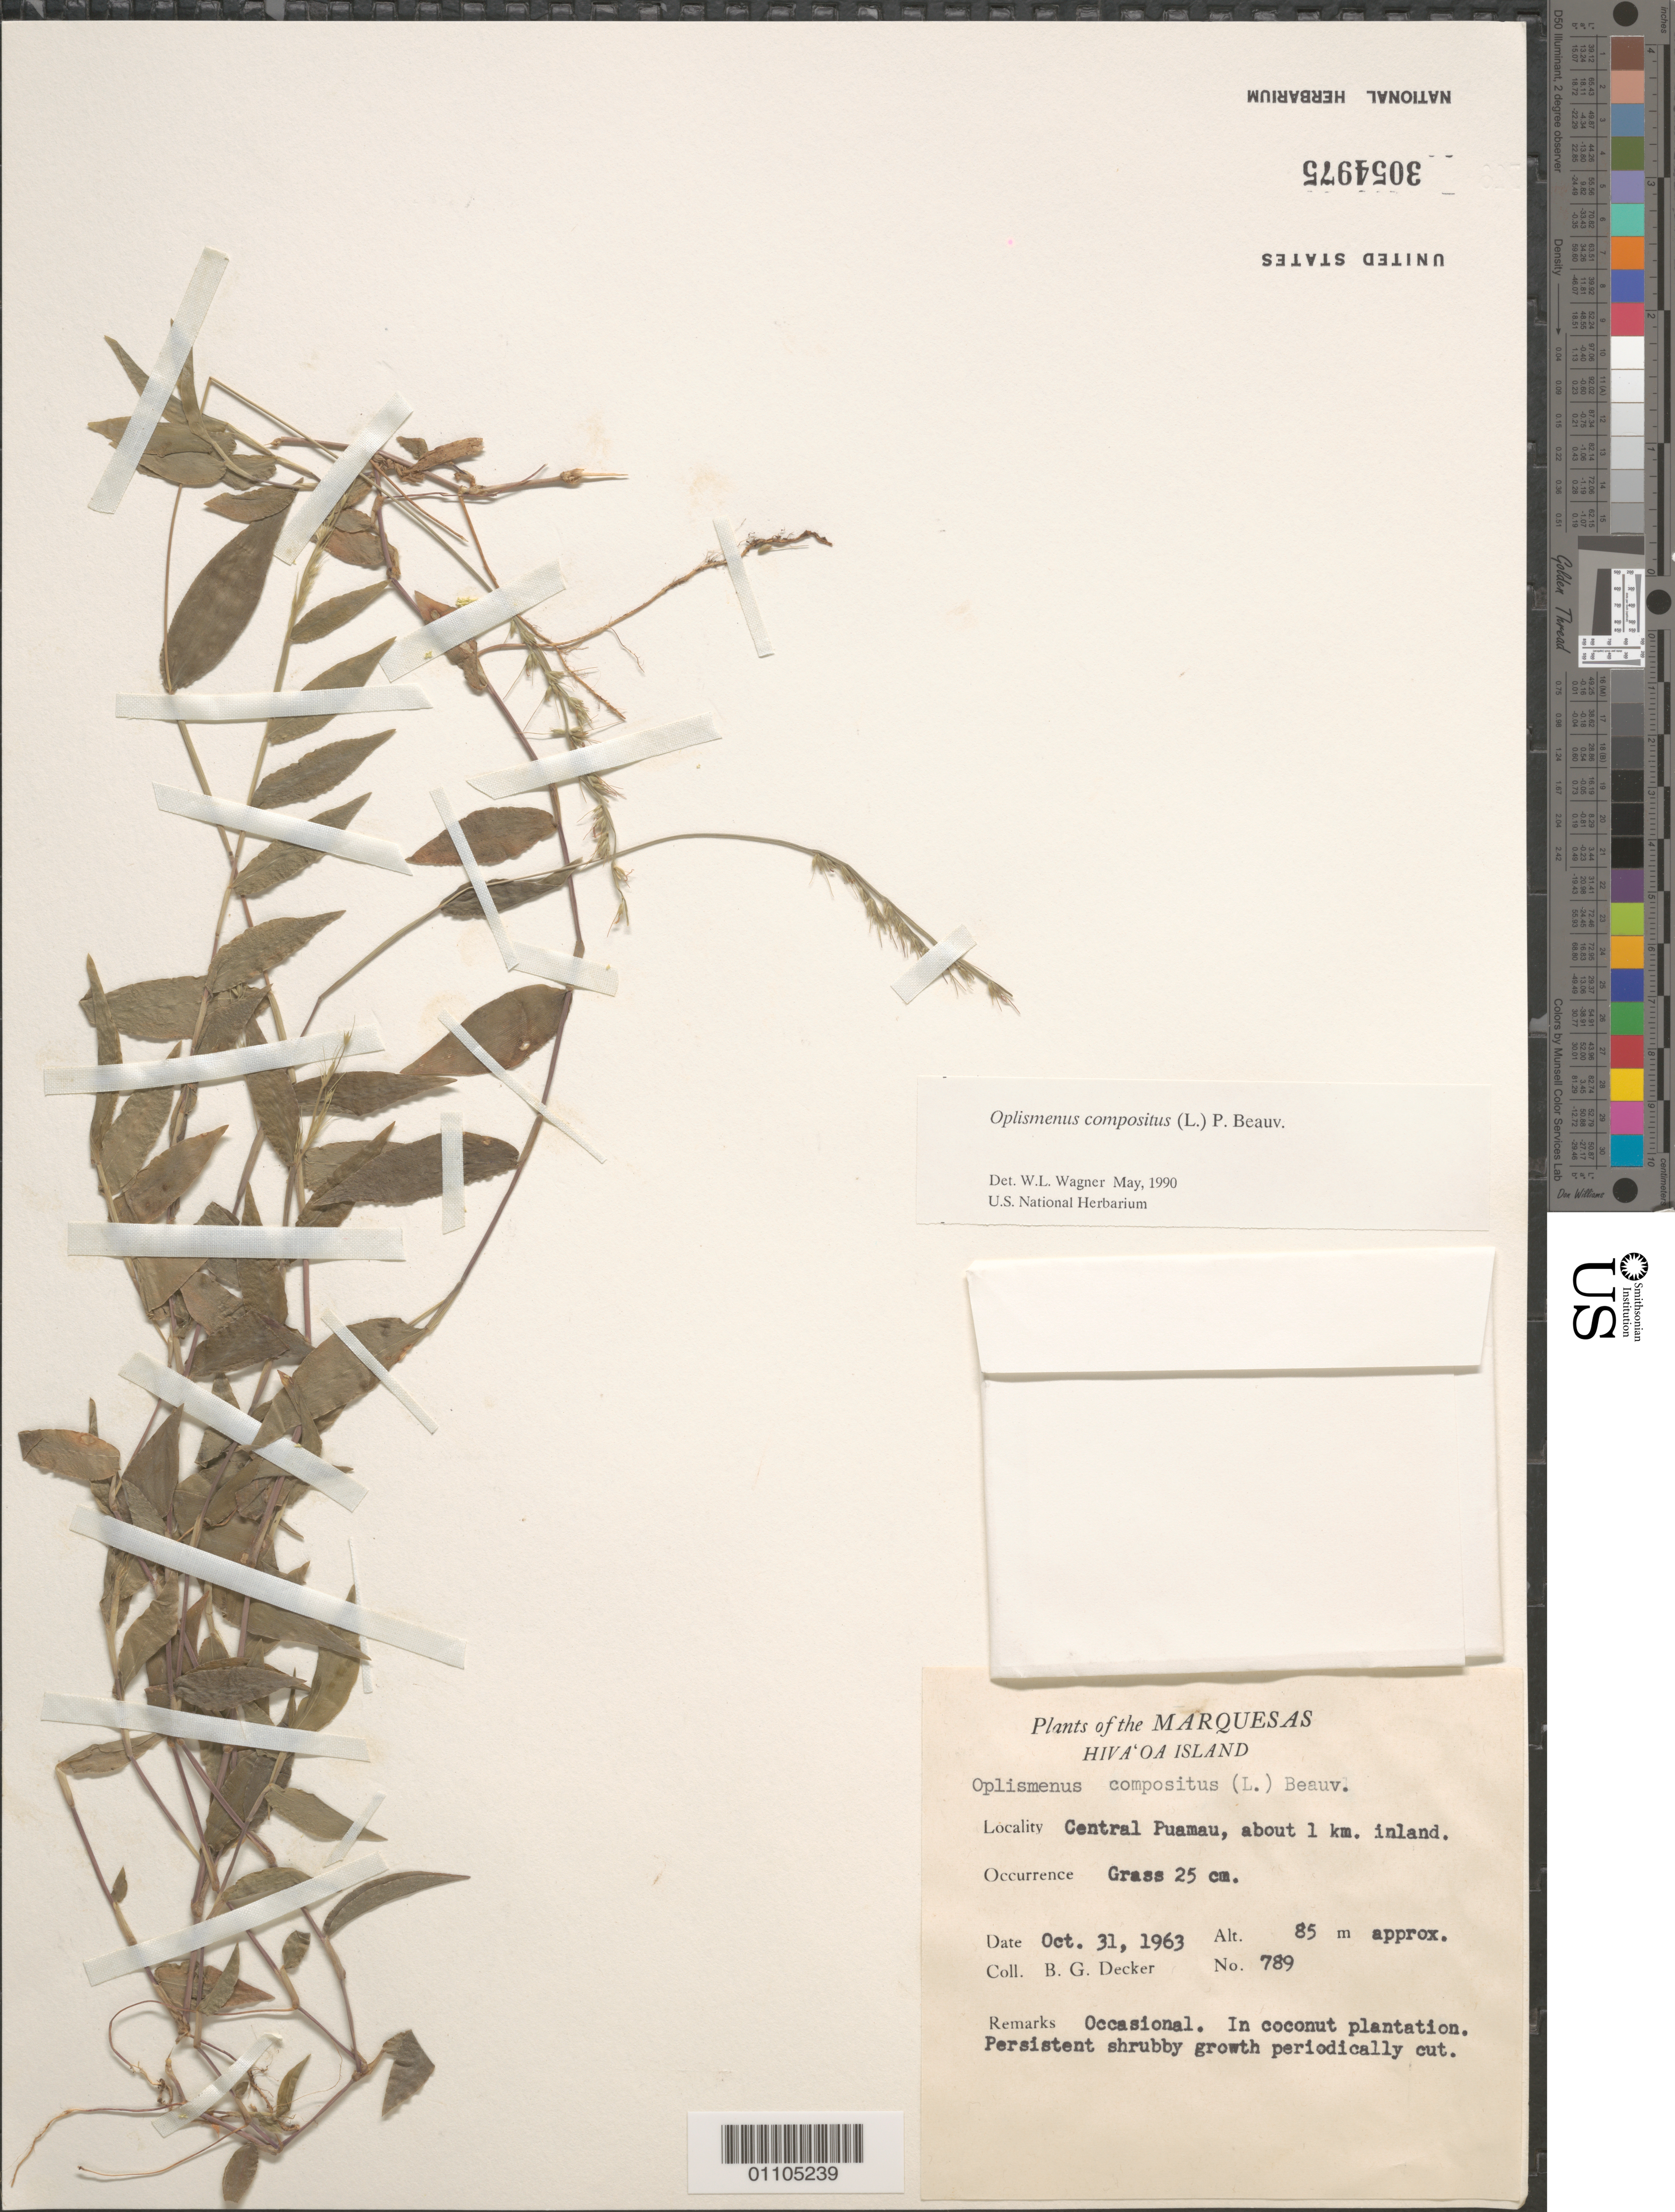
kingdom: Plantae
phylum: Tracheophyta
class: Liliopsida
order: Poales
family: Poaceae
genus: Oplismenus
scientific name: Oplismenus compositus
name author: (L.) P. Beauv.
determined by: Wagner, W. L., (BOT), Smithsonian Institution - National Museum of Natural History (UNITED STATES)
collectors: B. G. Decker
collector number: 789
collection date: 1963-10-31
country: French Polynesia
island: Hiva Oa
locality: central Puamau, 1 km inland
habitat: In coconut plantation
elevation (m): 85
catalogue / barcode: US 3054975